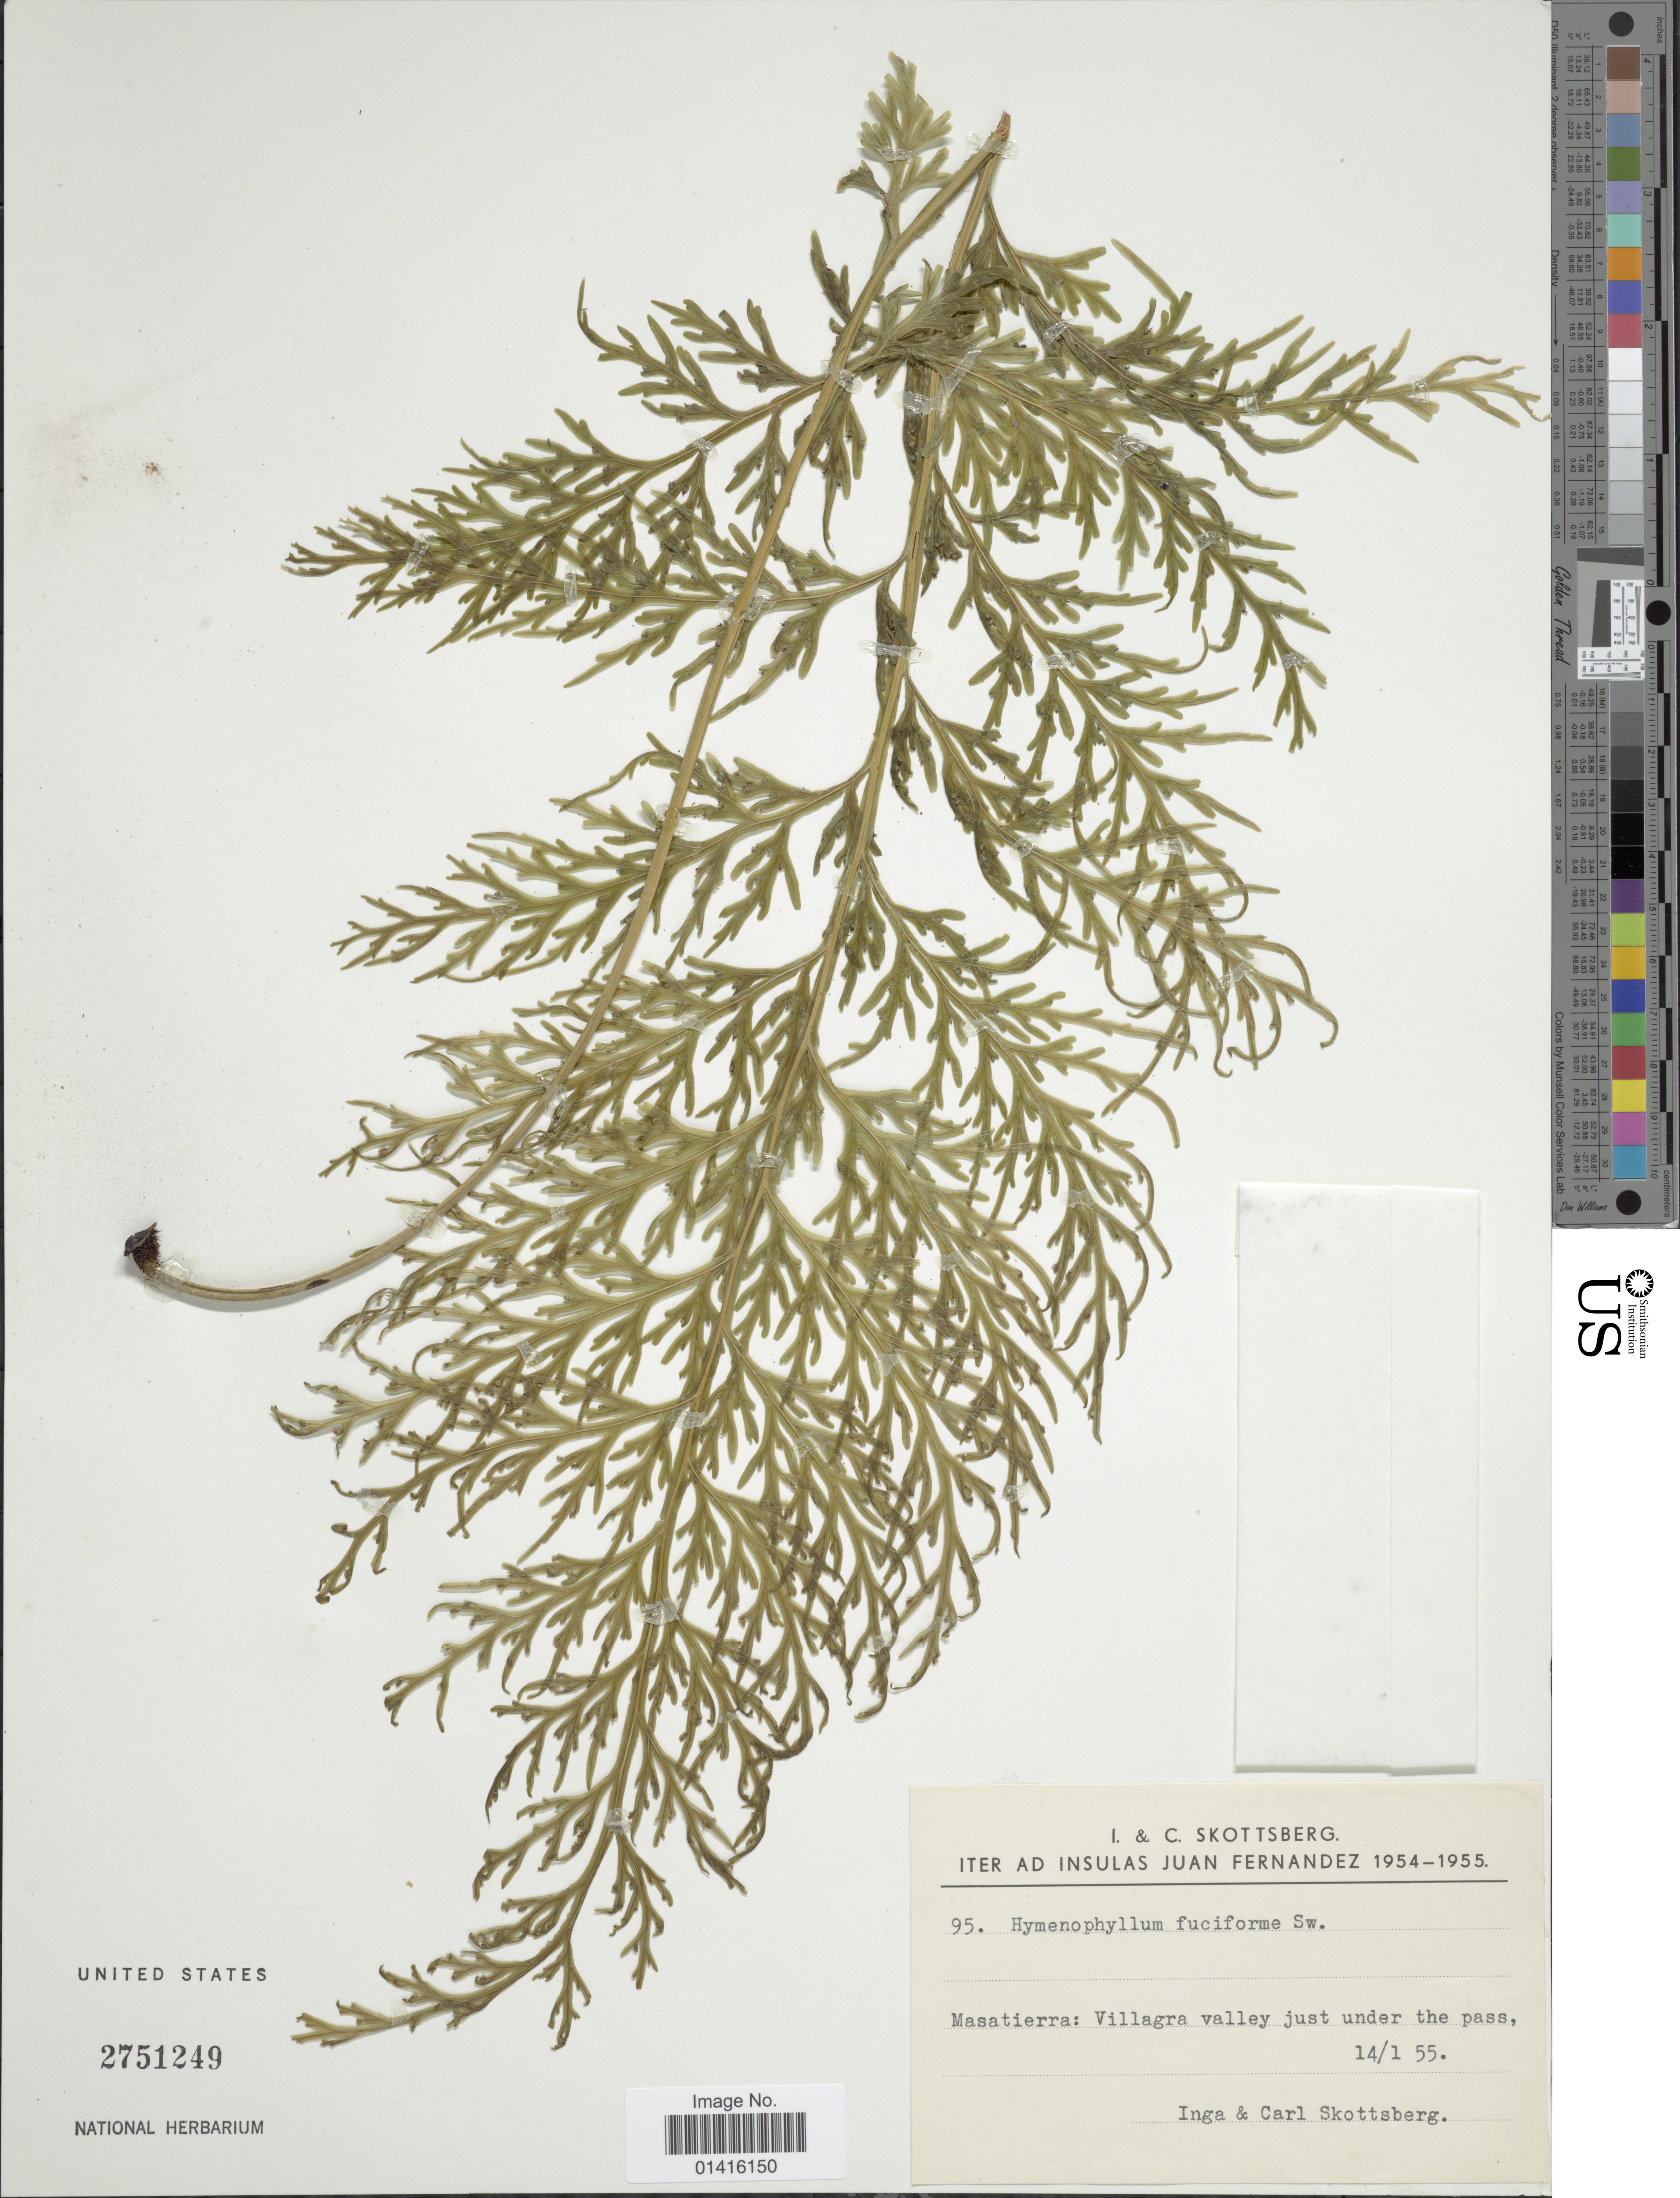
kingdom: Plantae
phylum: Tracheophyta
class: Polypodiopsida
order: Hymenophyllales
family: Hymenophyllaceae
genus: Hymenophyllum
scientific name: Hymenophyllum fuciforme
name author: Sw.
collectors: I. Skottsberg & C. Skottsberg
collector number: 95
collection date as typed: Transcribed d/m/y: 14/1/55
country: Chile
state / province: Valparaíso (V)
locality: Iter ad insulas Juan Fernandez, Masatierra: Villagra valley just under the pass.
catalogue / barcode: US 2751249